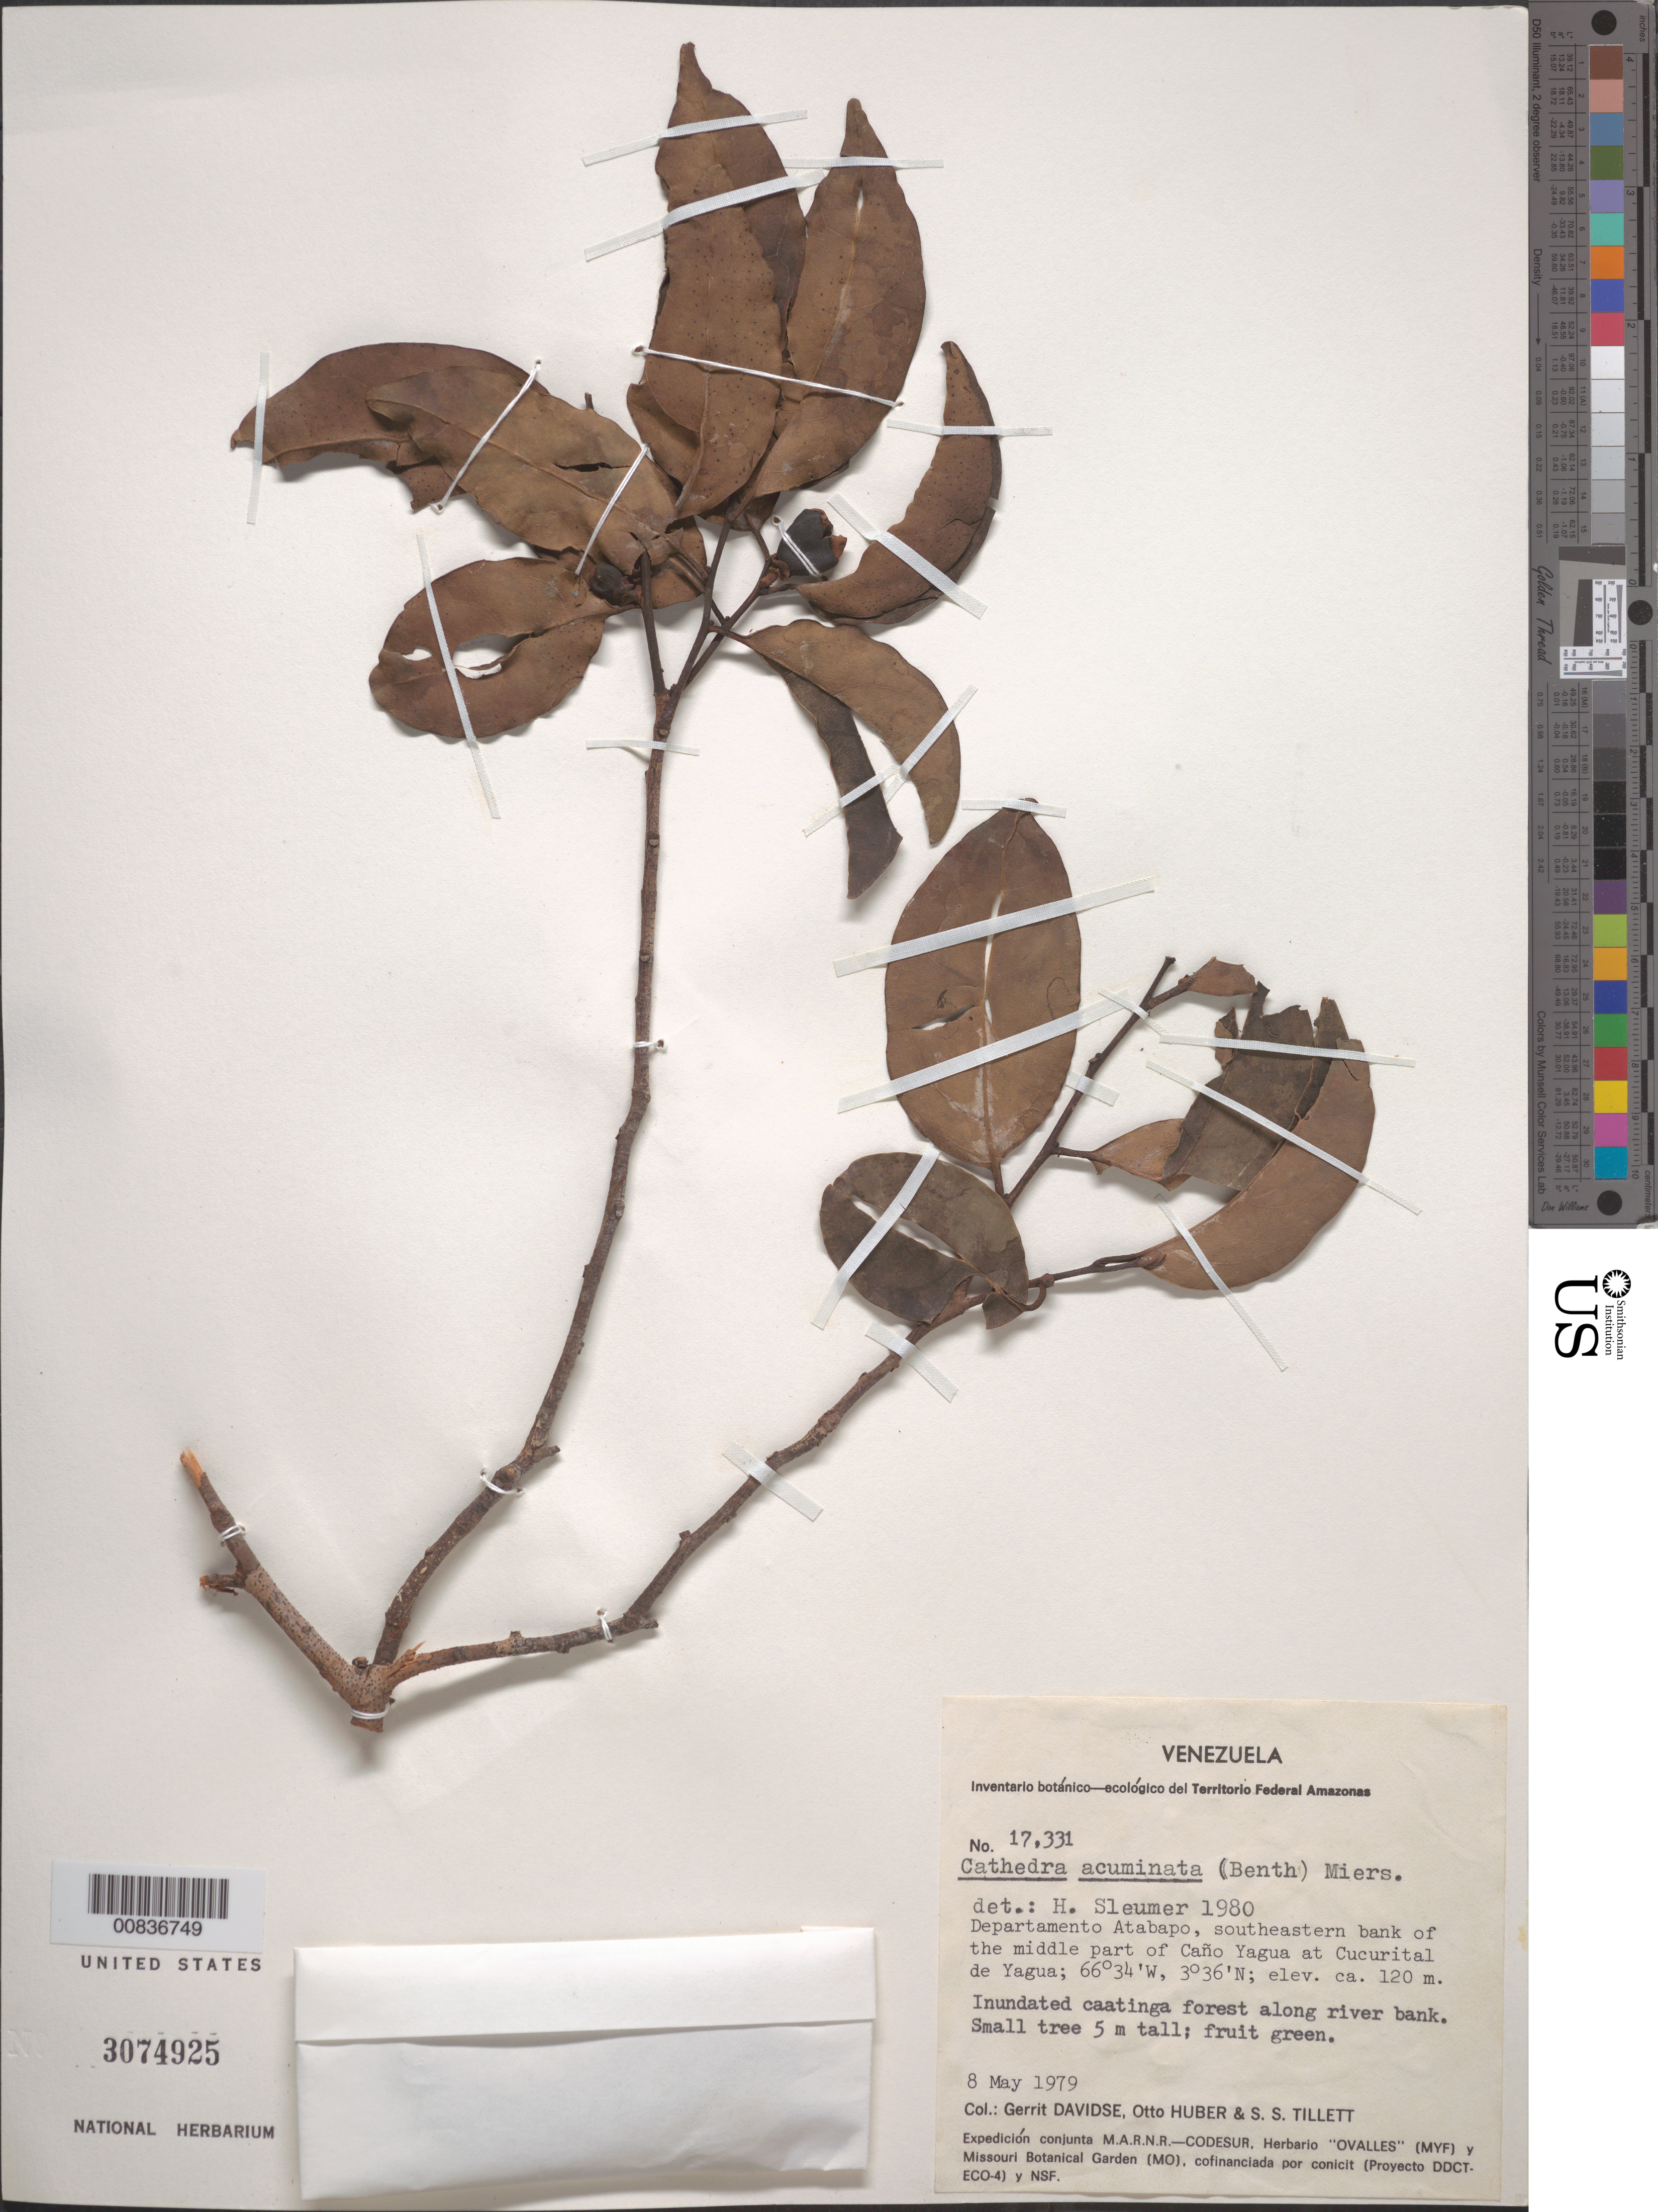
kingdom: Plantae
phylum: Tracheophyta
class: Magnoliopsida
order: Santalales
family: Aptandraceae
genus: Cathedra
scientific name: Cathedra acuminata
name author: (Benth.) Miers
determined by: Sleumer, H. O.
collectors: G. Davidse, O. Huber & S. S. Tillett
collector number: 17331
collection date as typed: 8-May-79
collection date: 1979-05-08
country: Venezuela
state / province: Amazonas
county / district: Atabapo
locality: Cucurital de Yagua, SE bank of the middle part of Caño Yagua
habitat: Inundated caatinga forest along riverbank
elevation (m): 120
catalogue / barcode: US 3074925